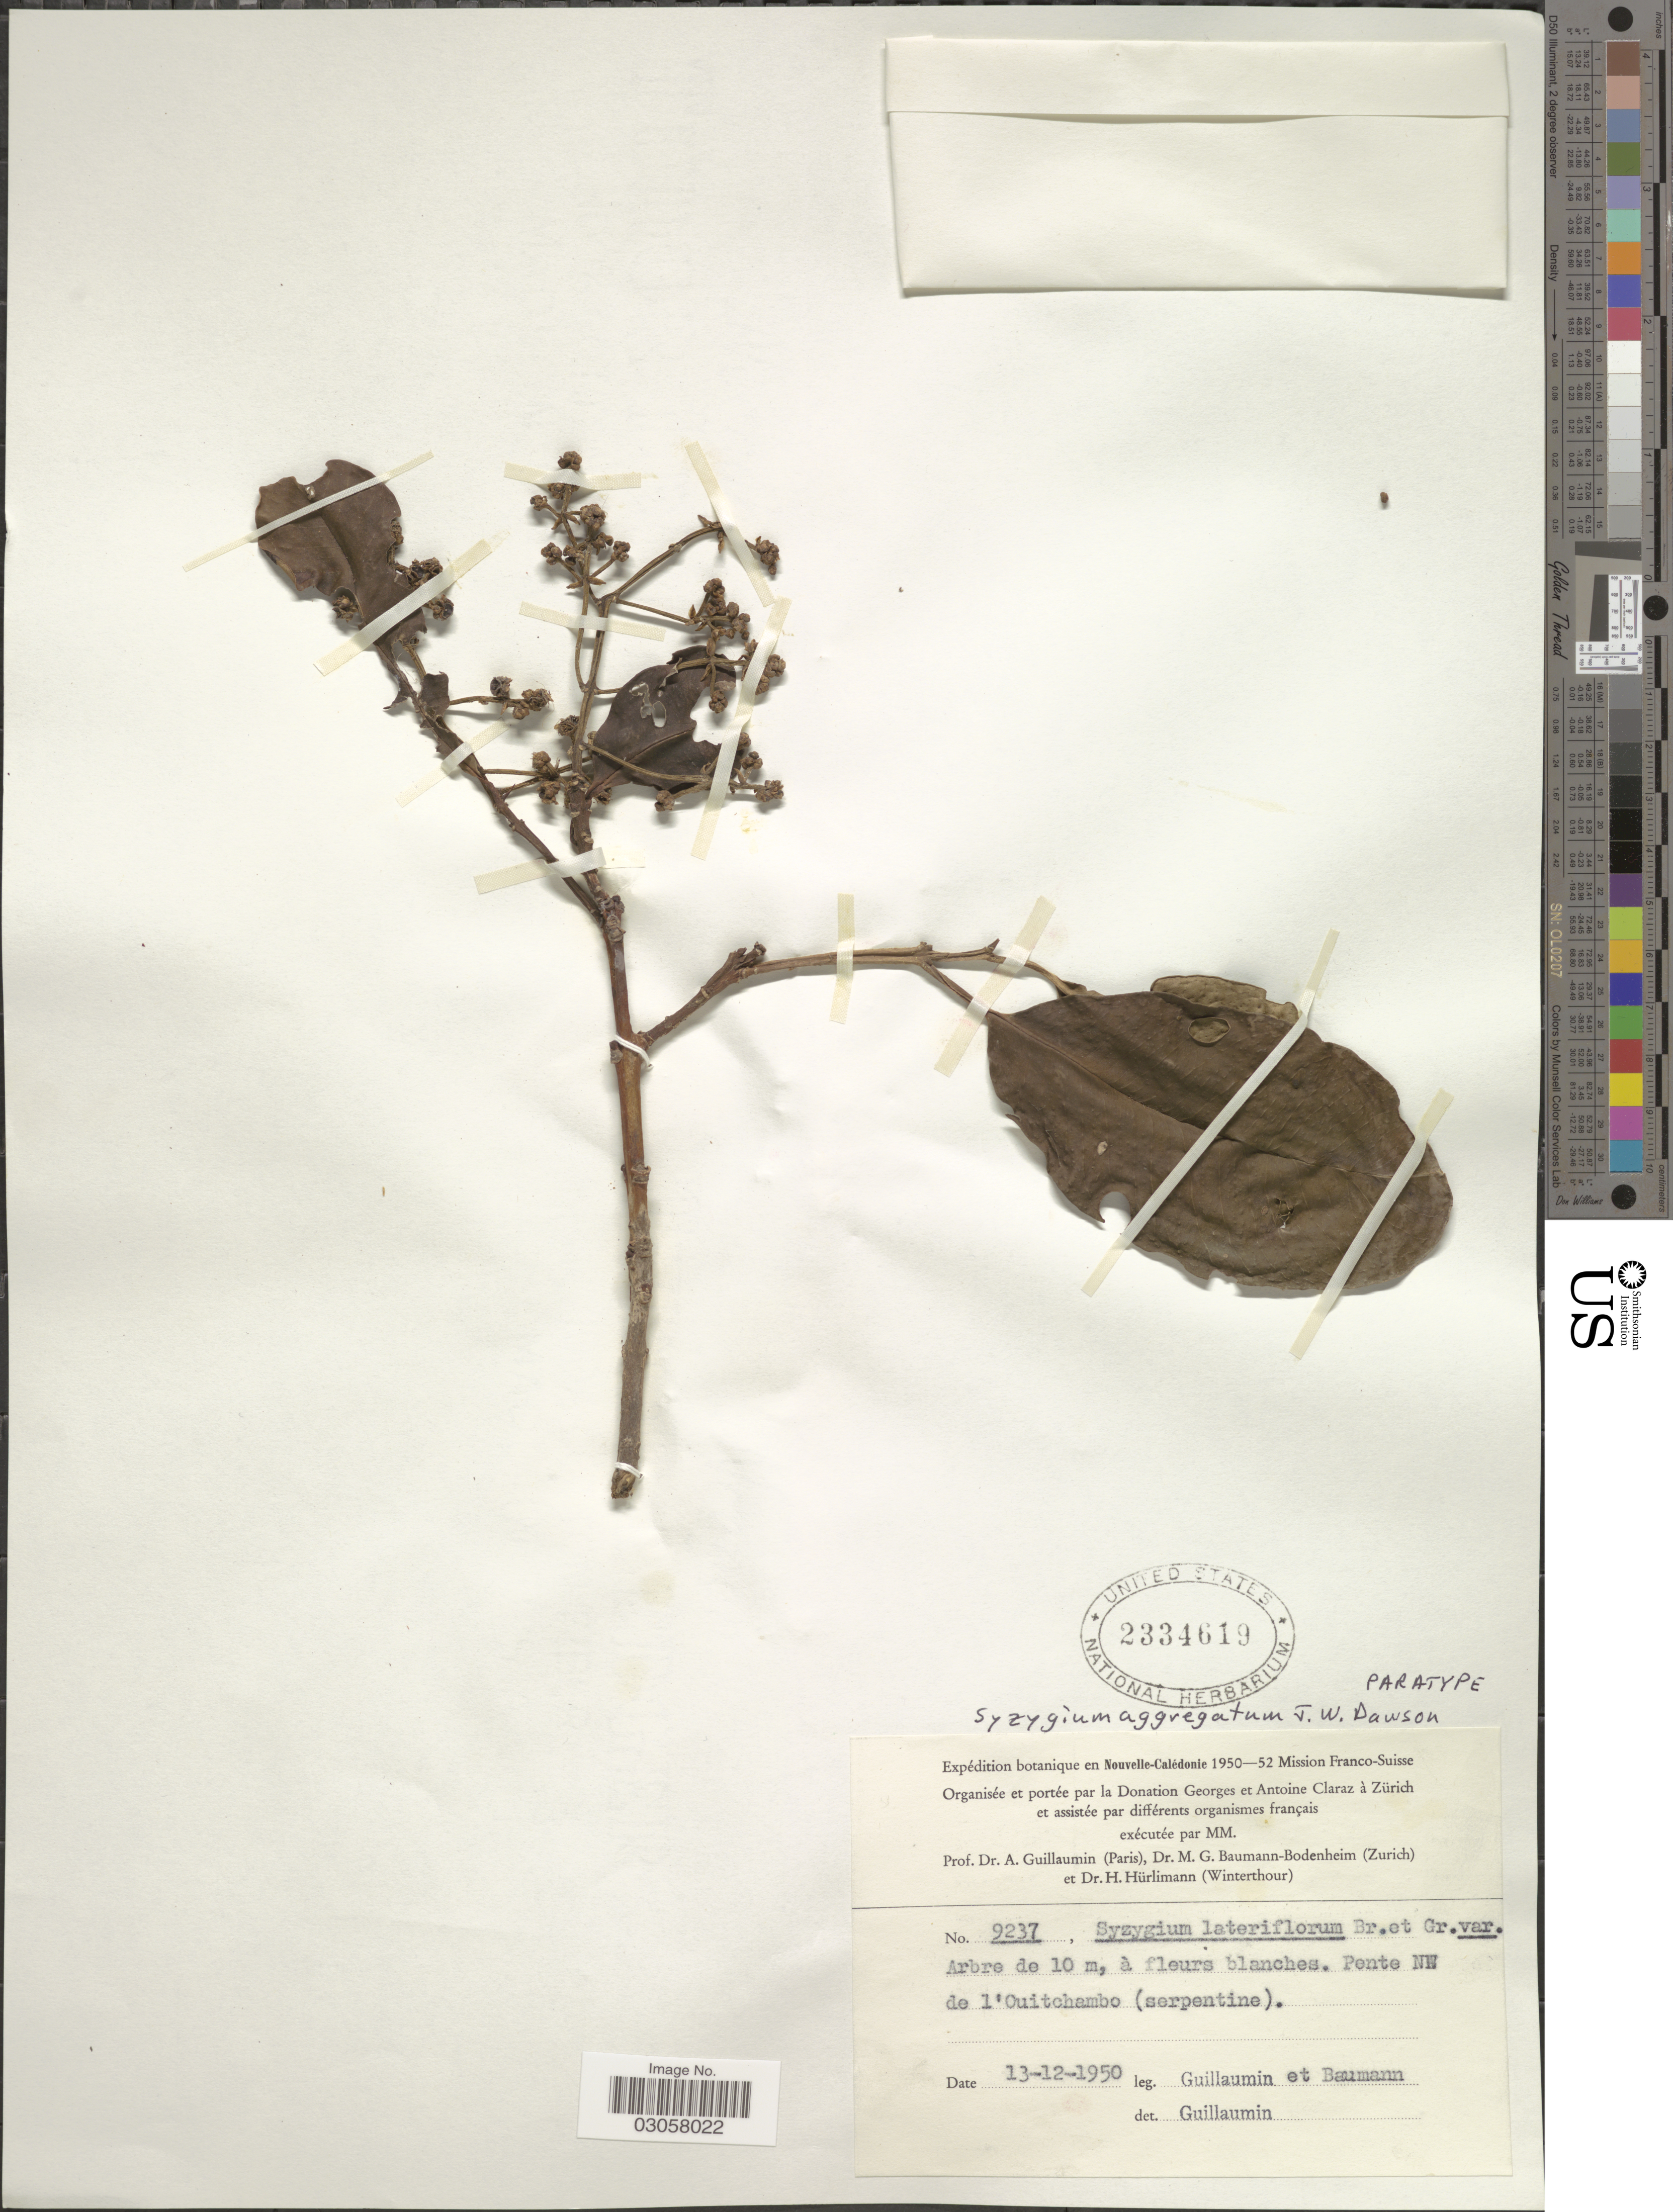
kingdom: Plantae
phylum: Tracheophyta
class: Magnoliopsida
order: Myrtales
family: Myrtaceae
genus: Syzygium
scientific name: Syzygium aggregatum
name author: J.W. Dawson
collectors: A. Guillaumin & M. G. Baumann-Bodenheim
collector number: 9237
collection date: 1950-12-13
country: New Caledonia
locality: Pente NW de l'Ouitchambo (serpentine).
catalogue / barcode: US 2334619